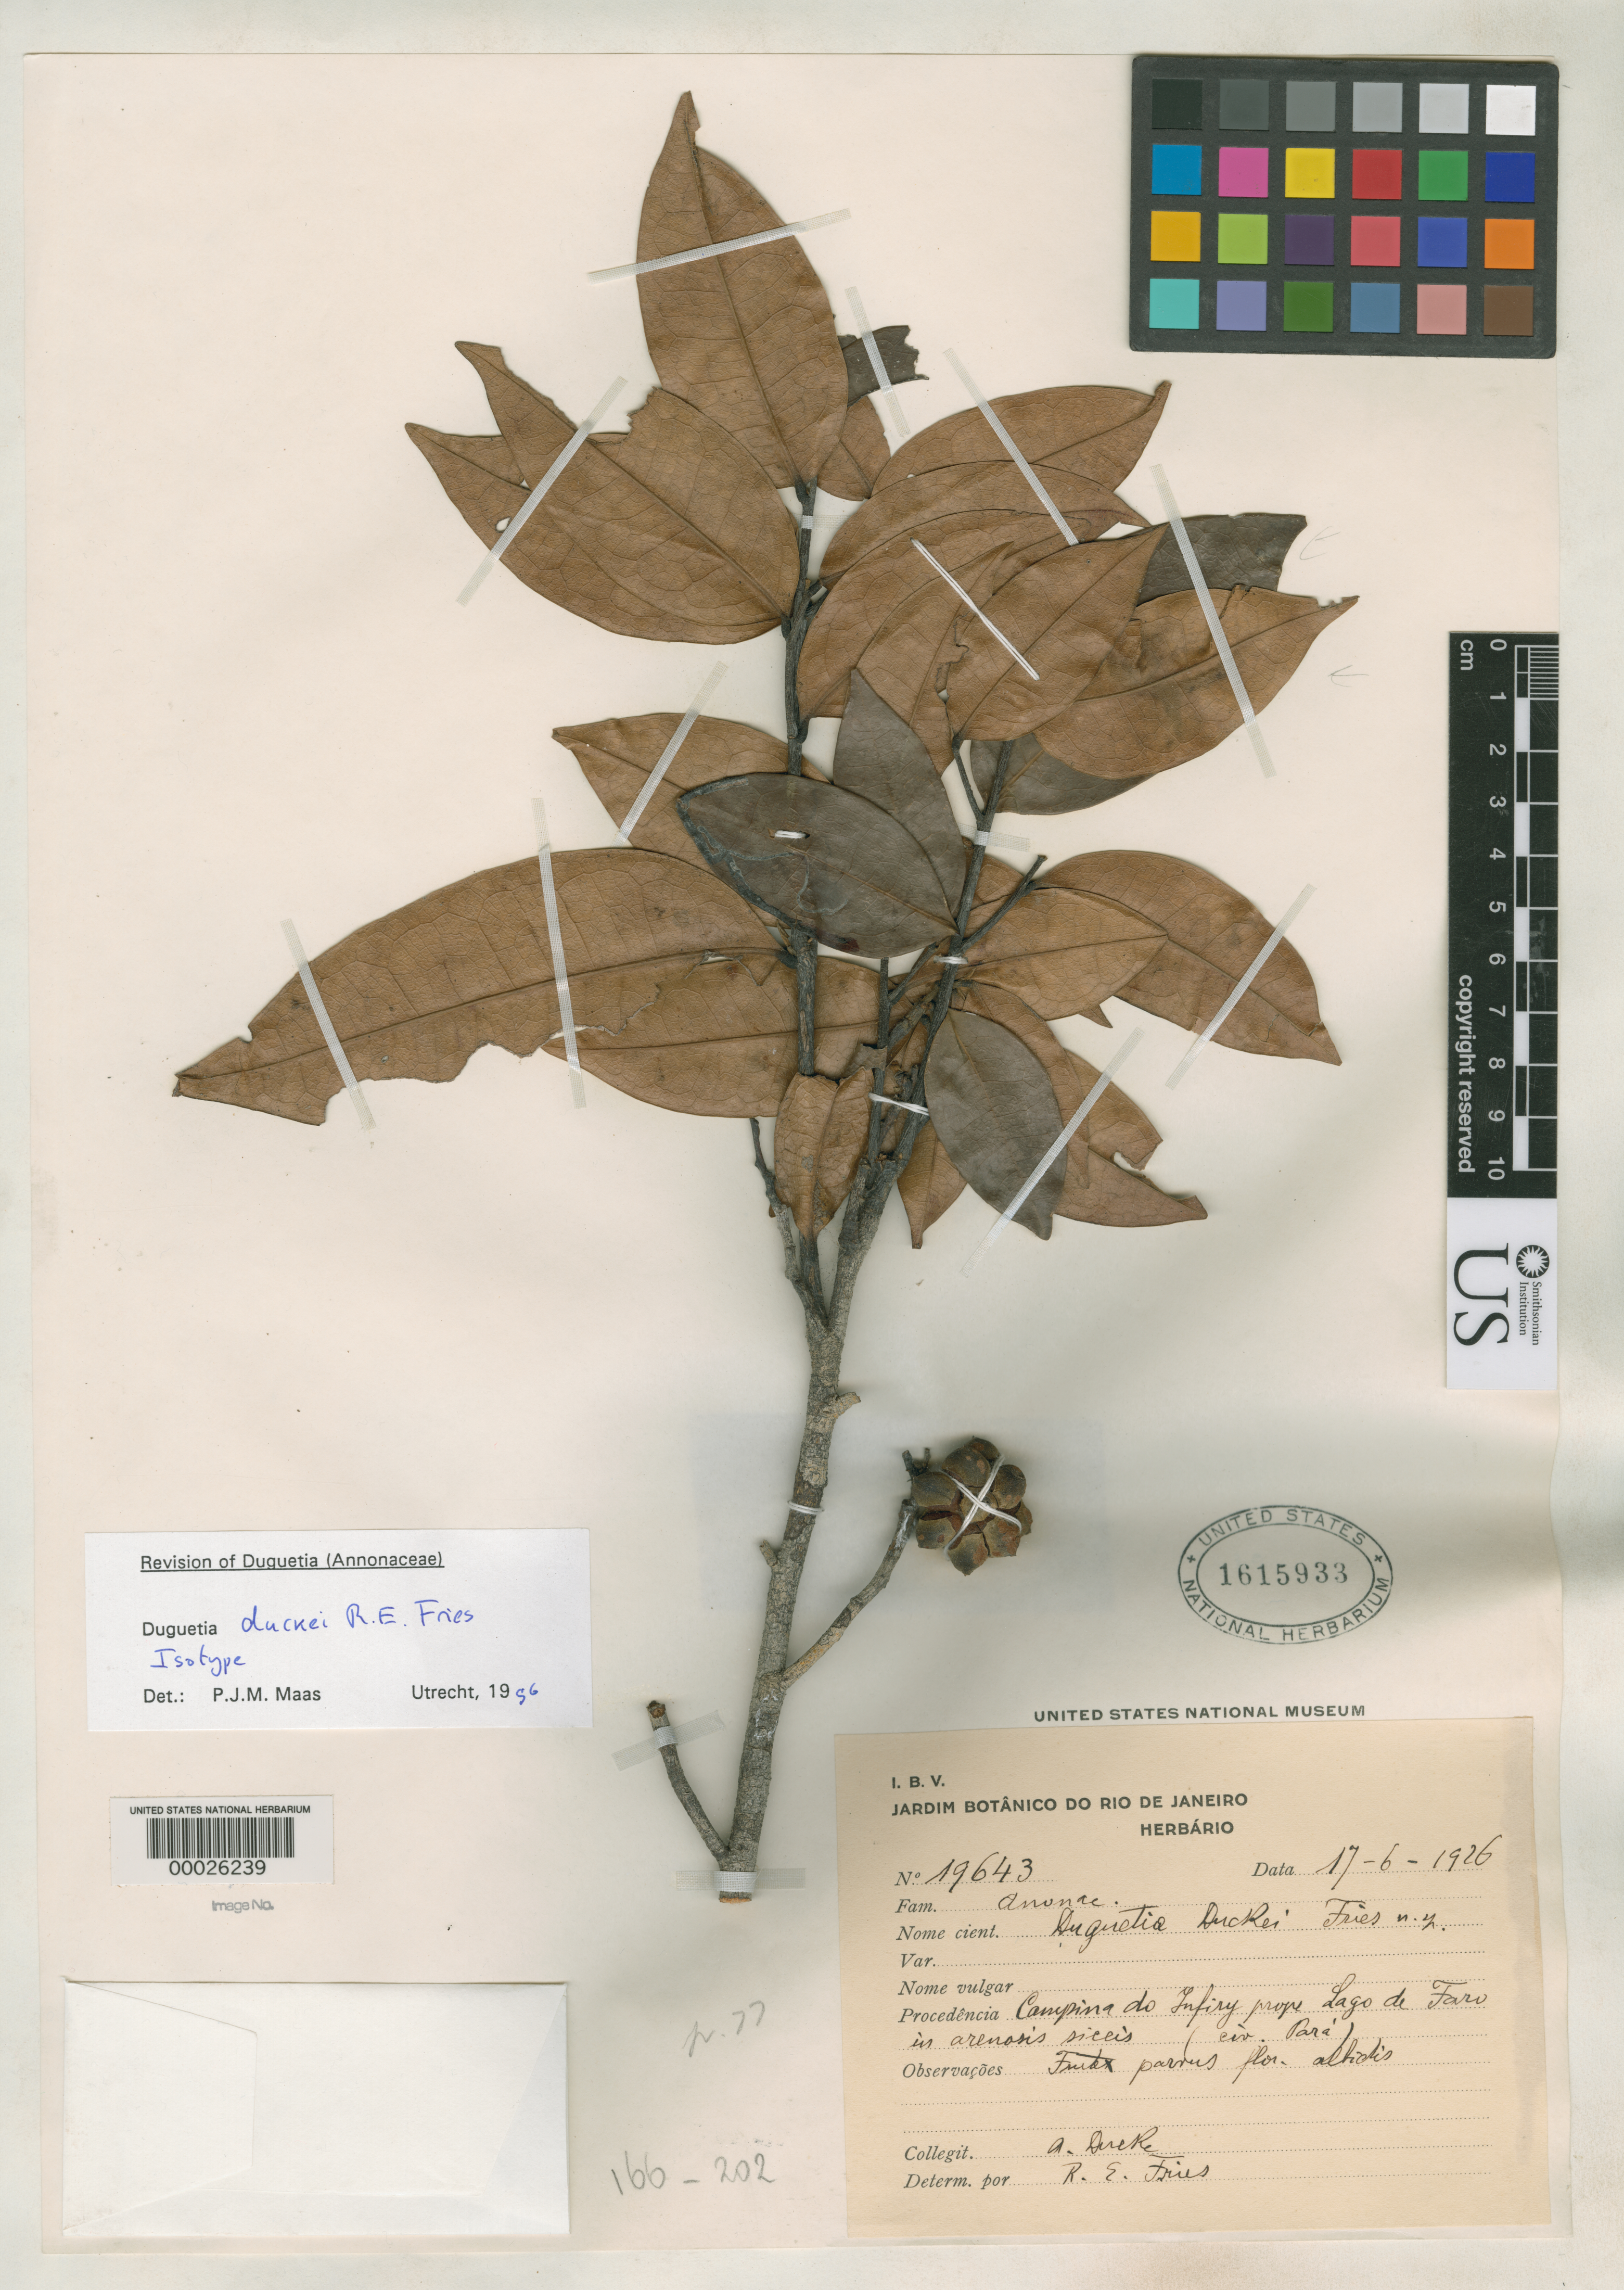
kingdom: Plantae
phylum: Tracheophyta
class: Magnoliopsida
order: Magnoliales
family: Annonaceae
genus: Duguetia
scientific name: Duguetia duckei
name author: R.E. Fr.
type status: Isotype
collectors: A. Ducke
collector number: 19643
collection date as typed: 17 Jun 1926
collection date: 1926-06-17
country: Brazil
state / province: Pará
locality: Campina do Infiry prope Lago de Faro.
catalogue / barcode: US 1615933